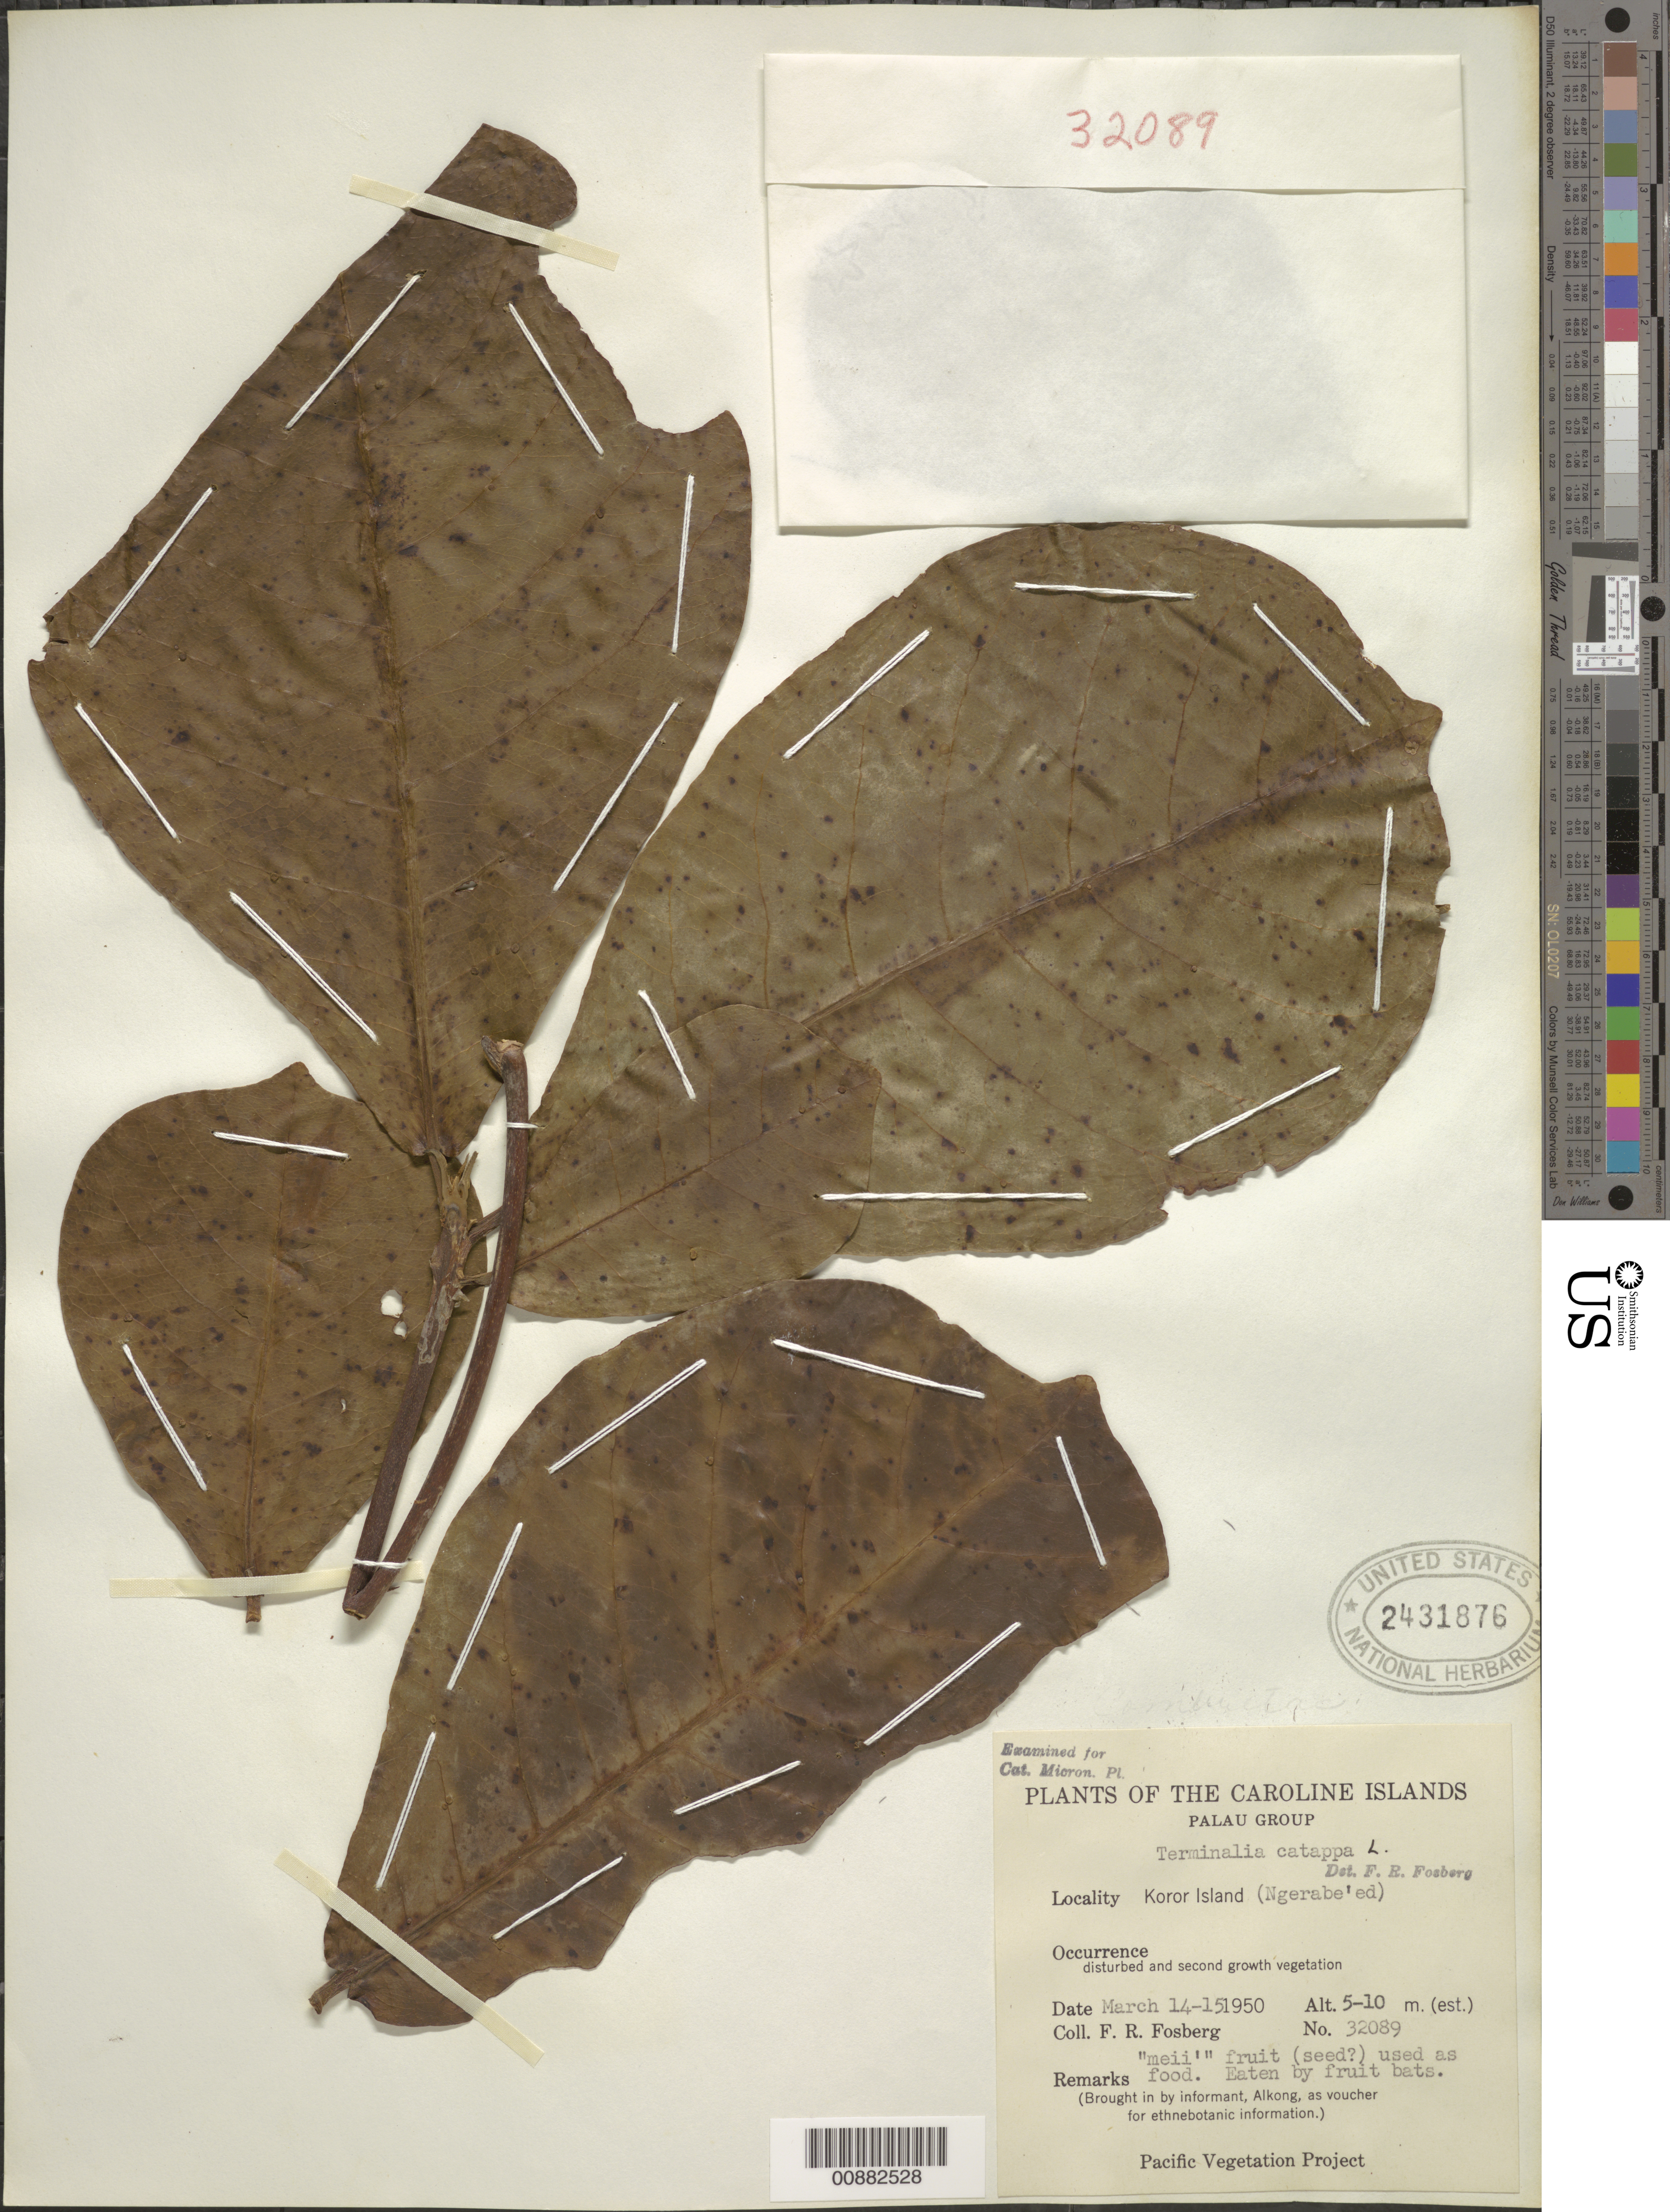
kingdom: Plantae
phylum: Tracheophyta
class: Magnoliopsida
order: Myrtales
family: Combretaceae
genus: Terminalia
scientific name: Terminalia catappa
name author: L.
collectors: F. R. Fosberg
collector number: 32089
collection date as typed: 14 Mar 1950 to 15 Mar 1950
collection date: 1950-03-14/1950-03-15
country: Palau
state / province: Koror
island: Oreor (Koror)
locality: (Ngerabe'ed)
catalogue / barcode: US 2431876